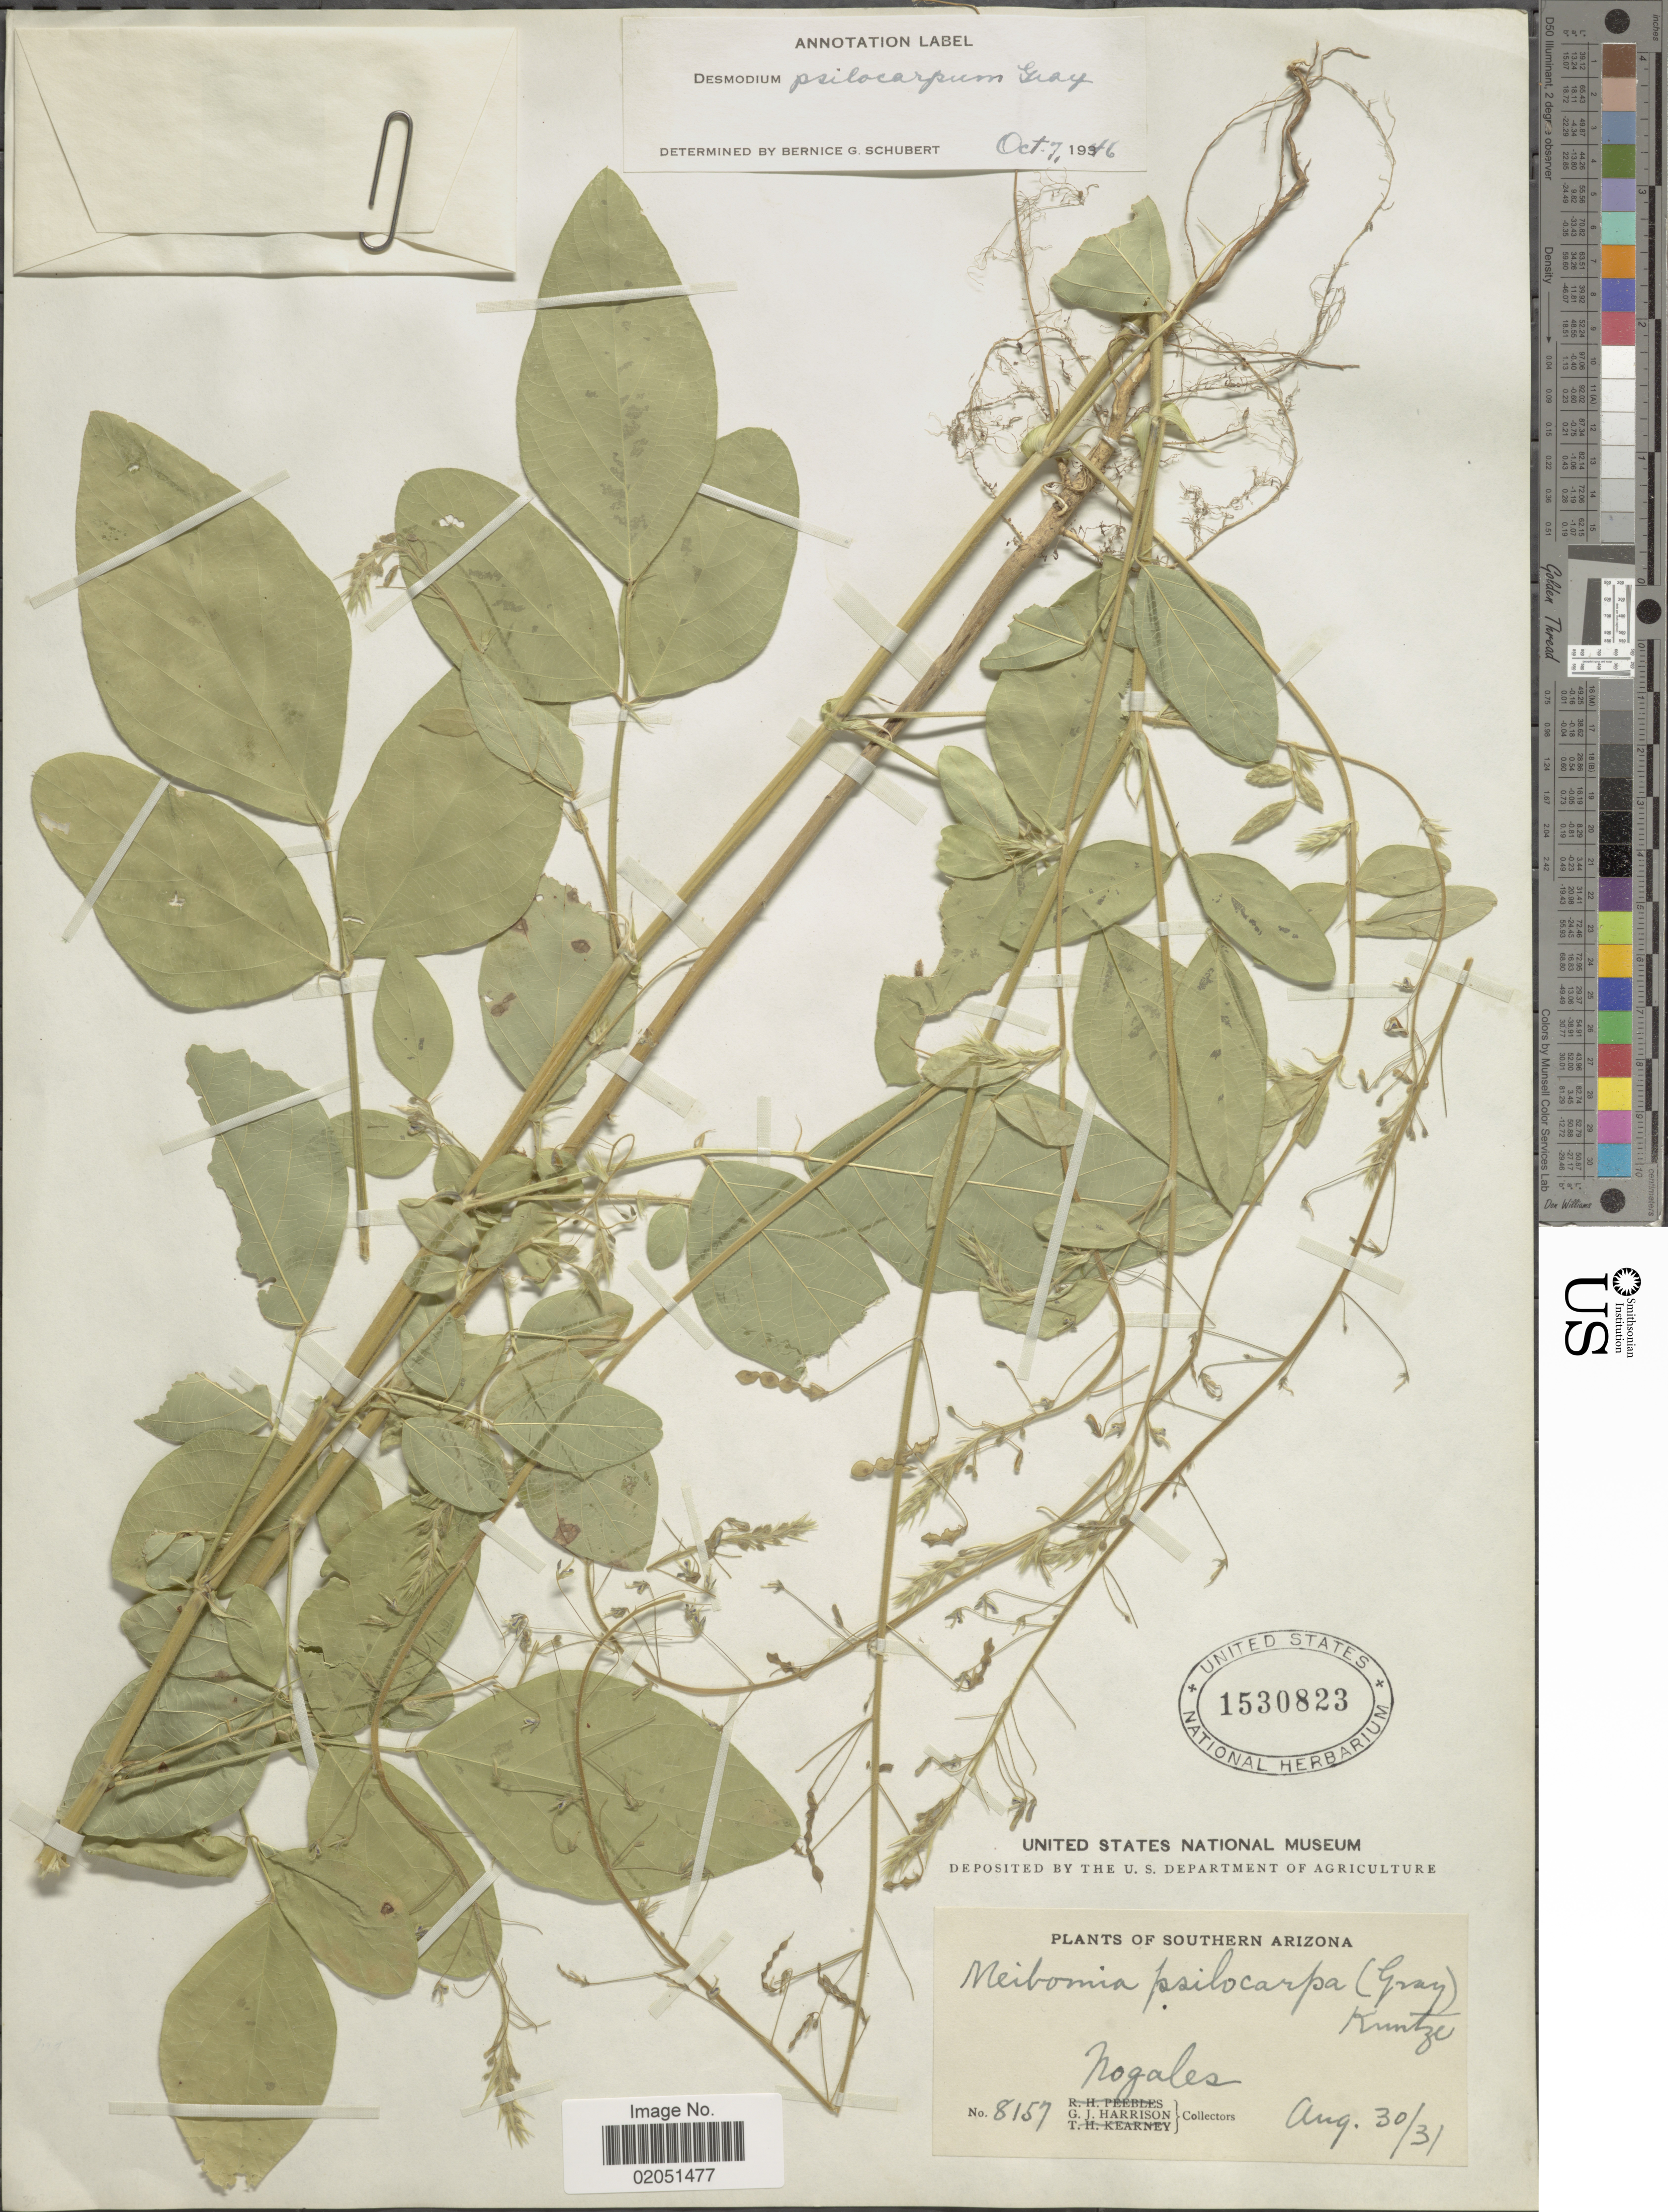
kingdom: Plantae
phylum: Tracheophyta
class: Magnoliopsida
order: Fabales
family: Fabaceae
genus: Desmodium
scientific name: Desmodium psilocarpum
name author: A. Gray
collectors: G. J. Harrison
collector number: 8157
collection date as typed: Transcribed d/m/y: 30/8/31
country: United States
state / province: Arizona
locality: Southern Arizona, Nogales.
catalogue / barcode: US 1530823